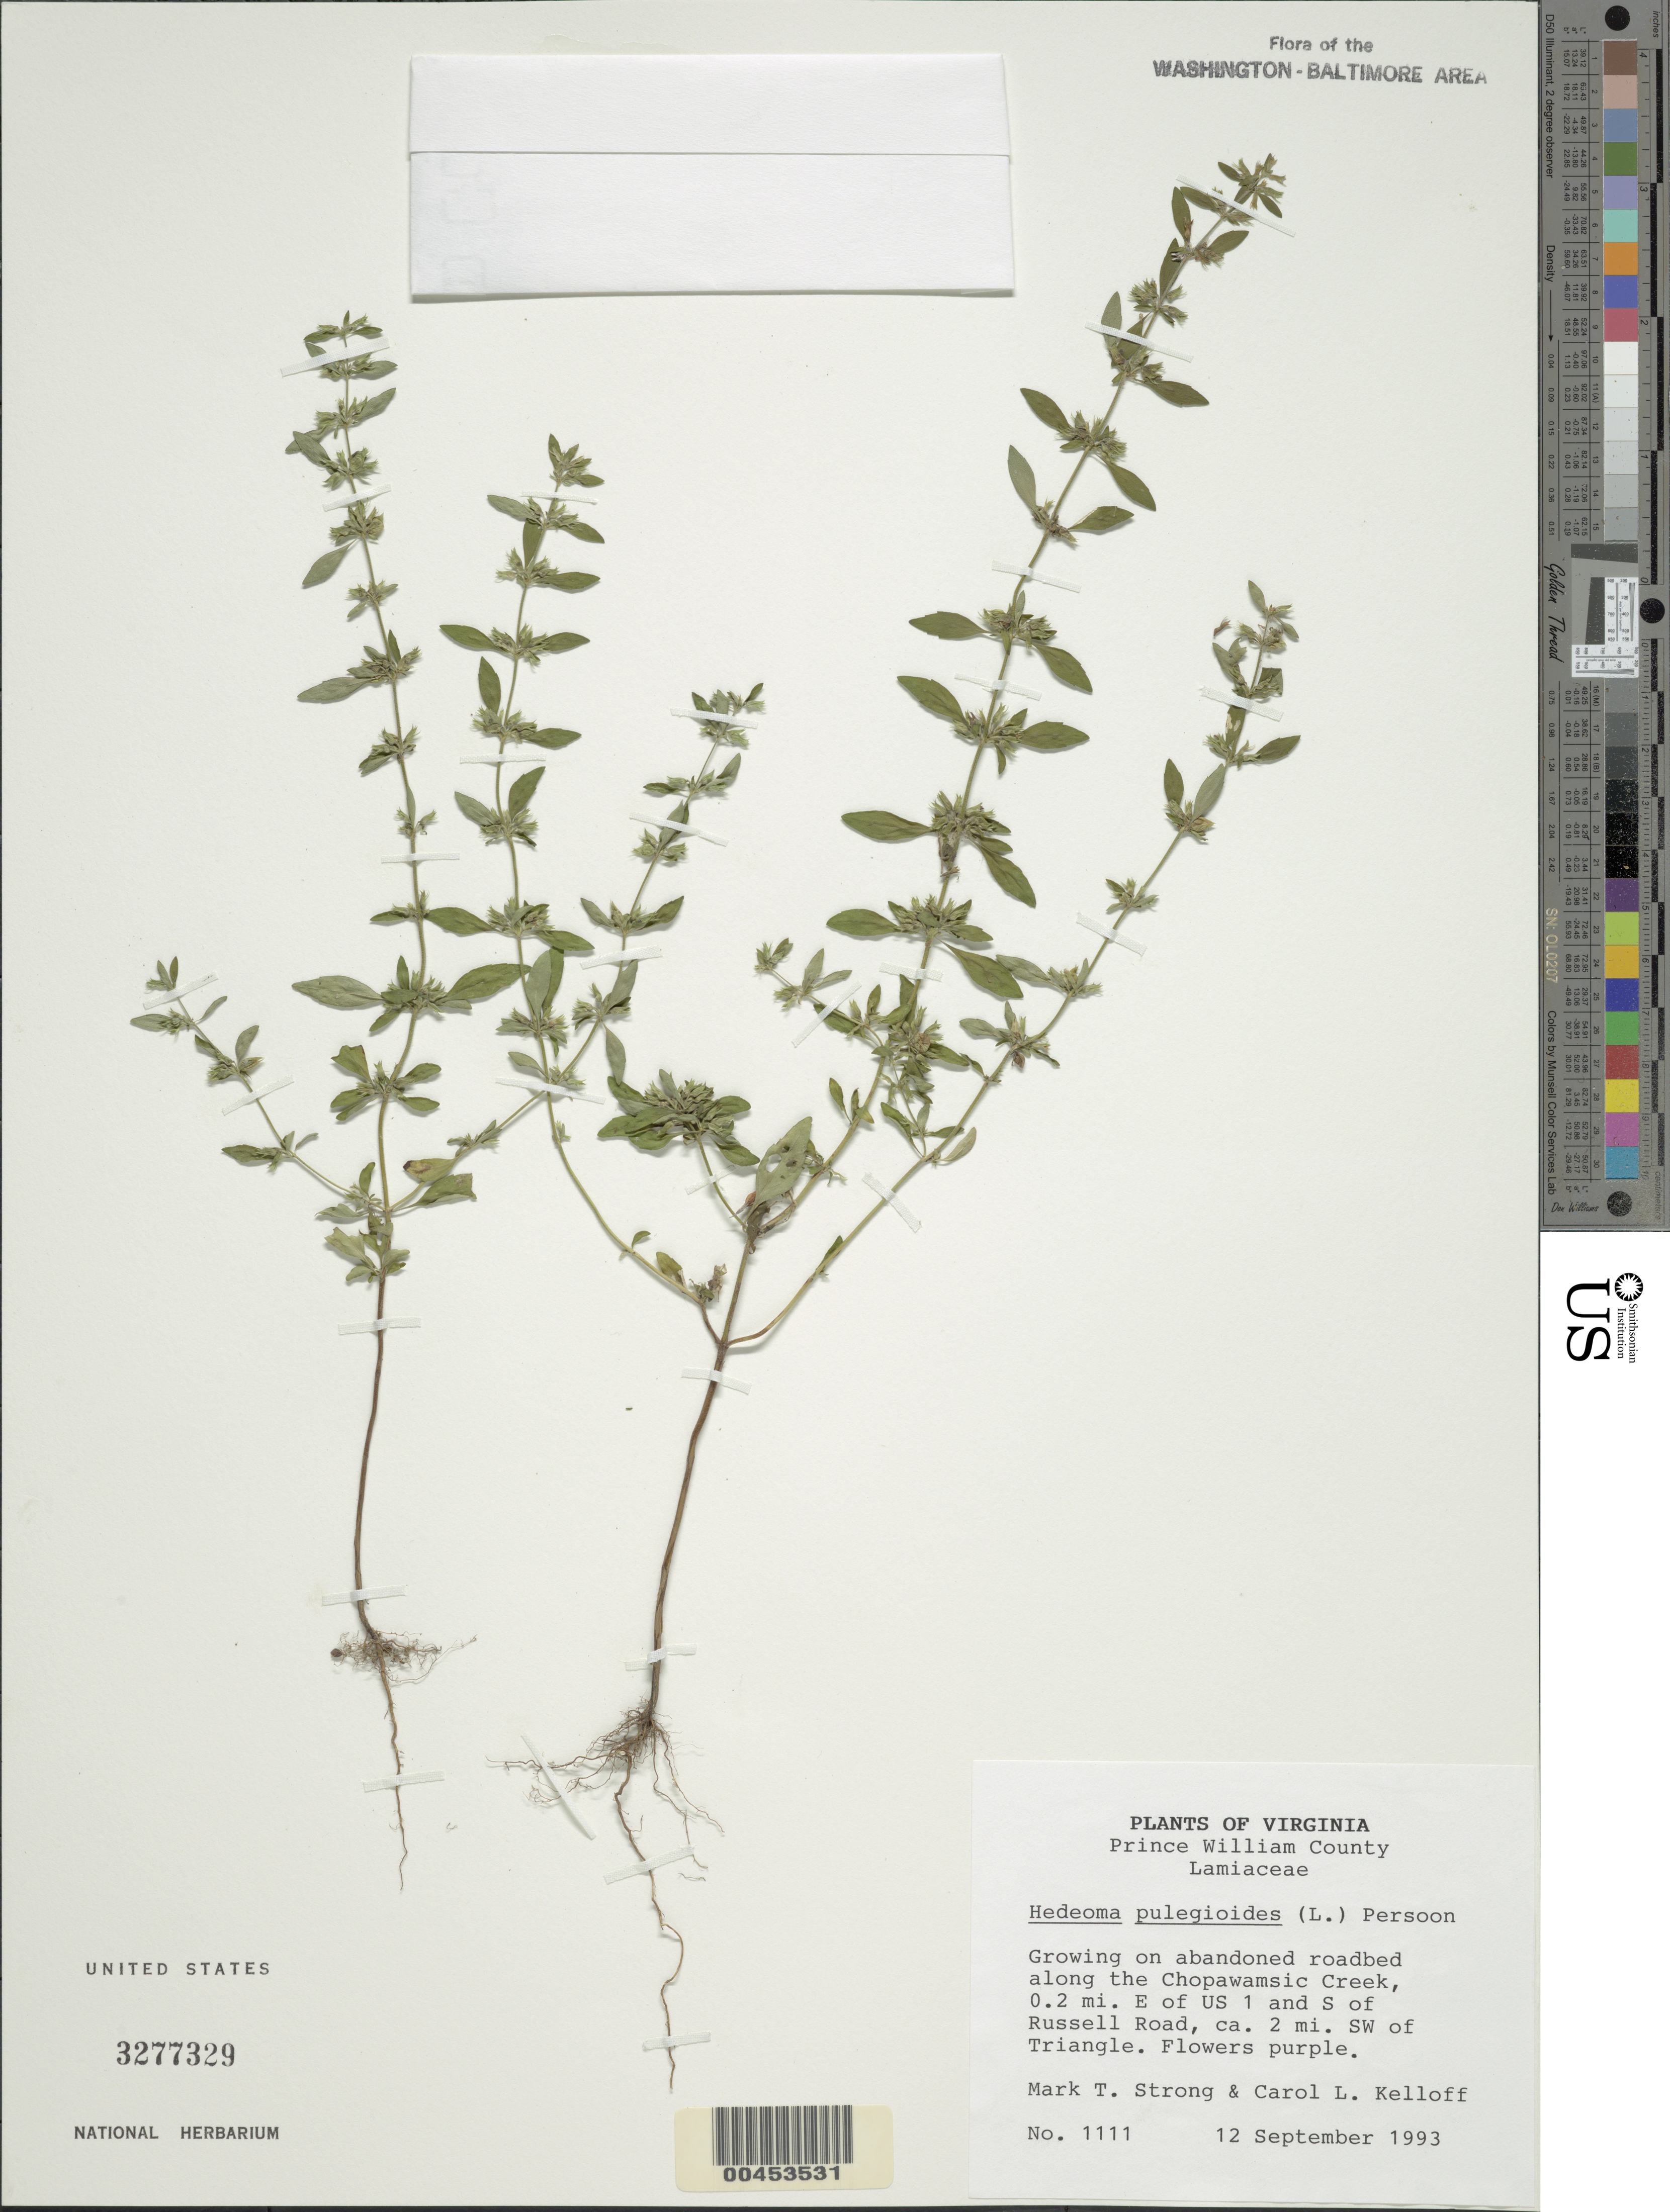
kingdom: Plantae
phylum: Tracheophyta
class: Magnoliopsida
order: Lamiales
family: Lamiaceae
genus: Hedeoma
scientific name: Hedeoma pulegioides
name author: (L.) Pers.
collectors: M. T. Strong & C. L. Kelloff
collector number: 1111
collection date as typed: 12 Sep 1993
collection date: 1993-09-12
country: United States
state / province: Virginia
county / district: Prince William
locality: Along Chopawamsic Creek, E of US 1 and S of Russell Road, SW of Triangle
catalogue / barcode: US 3277329